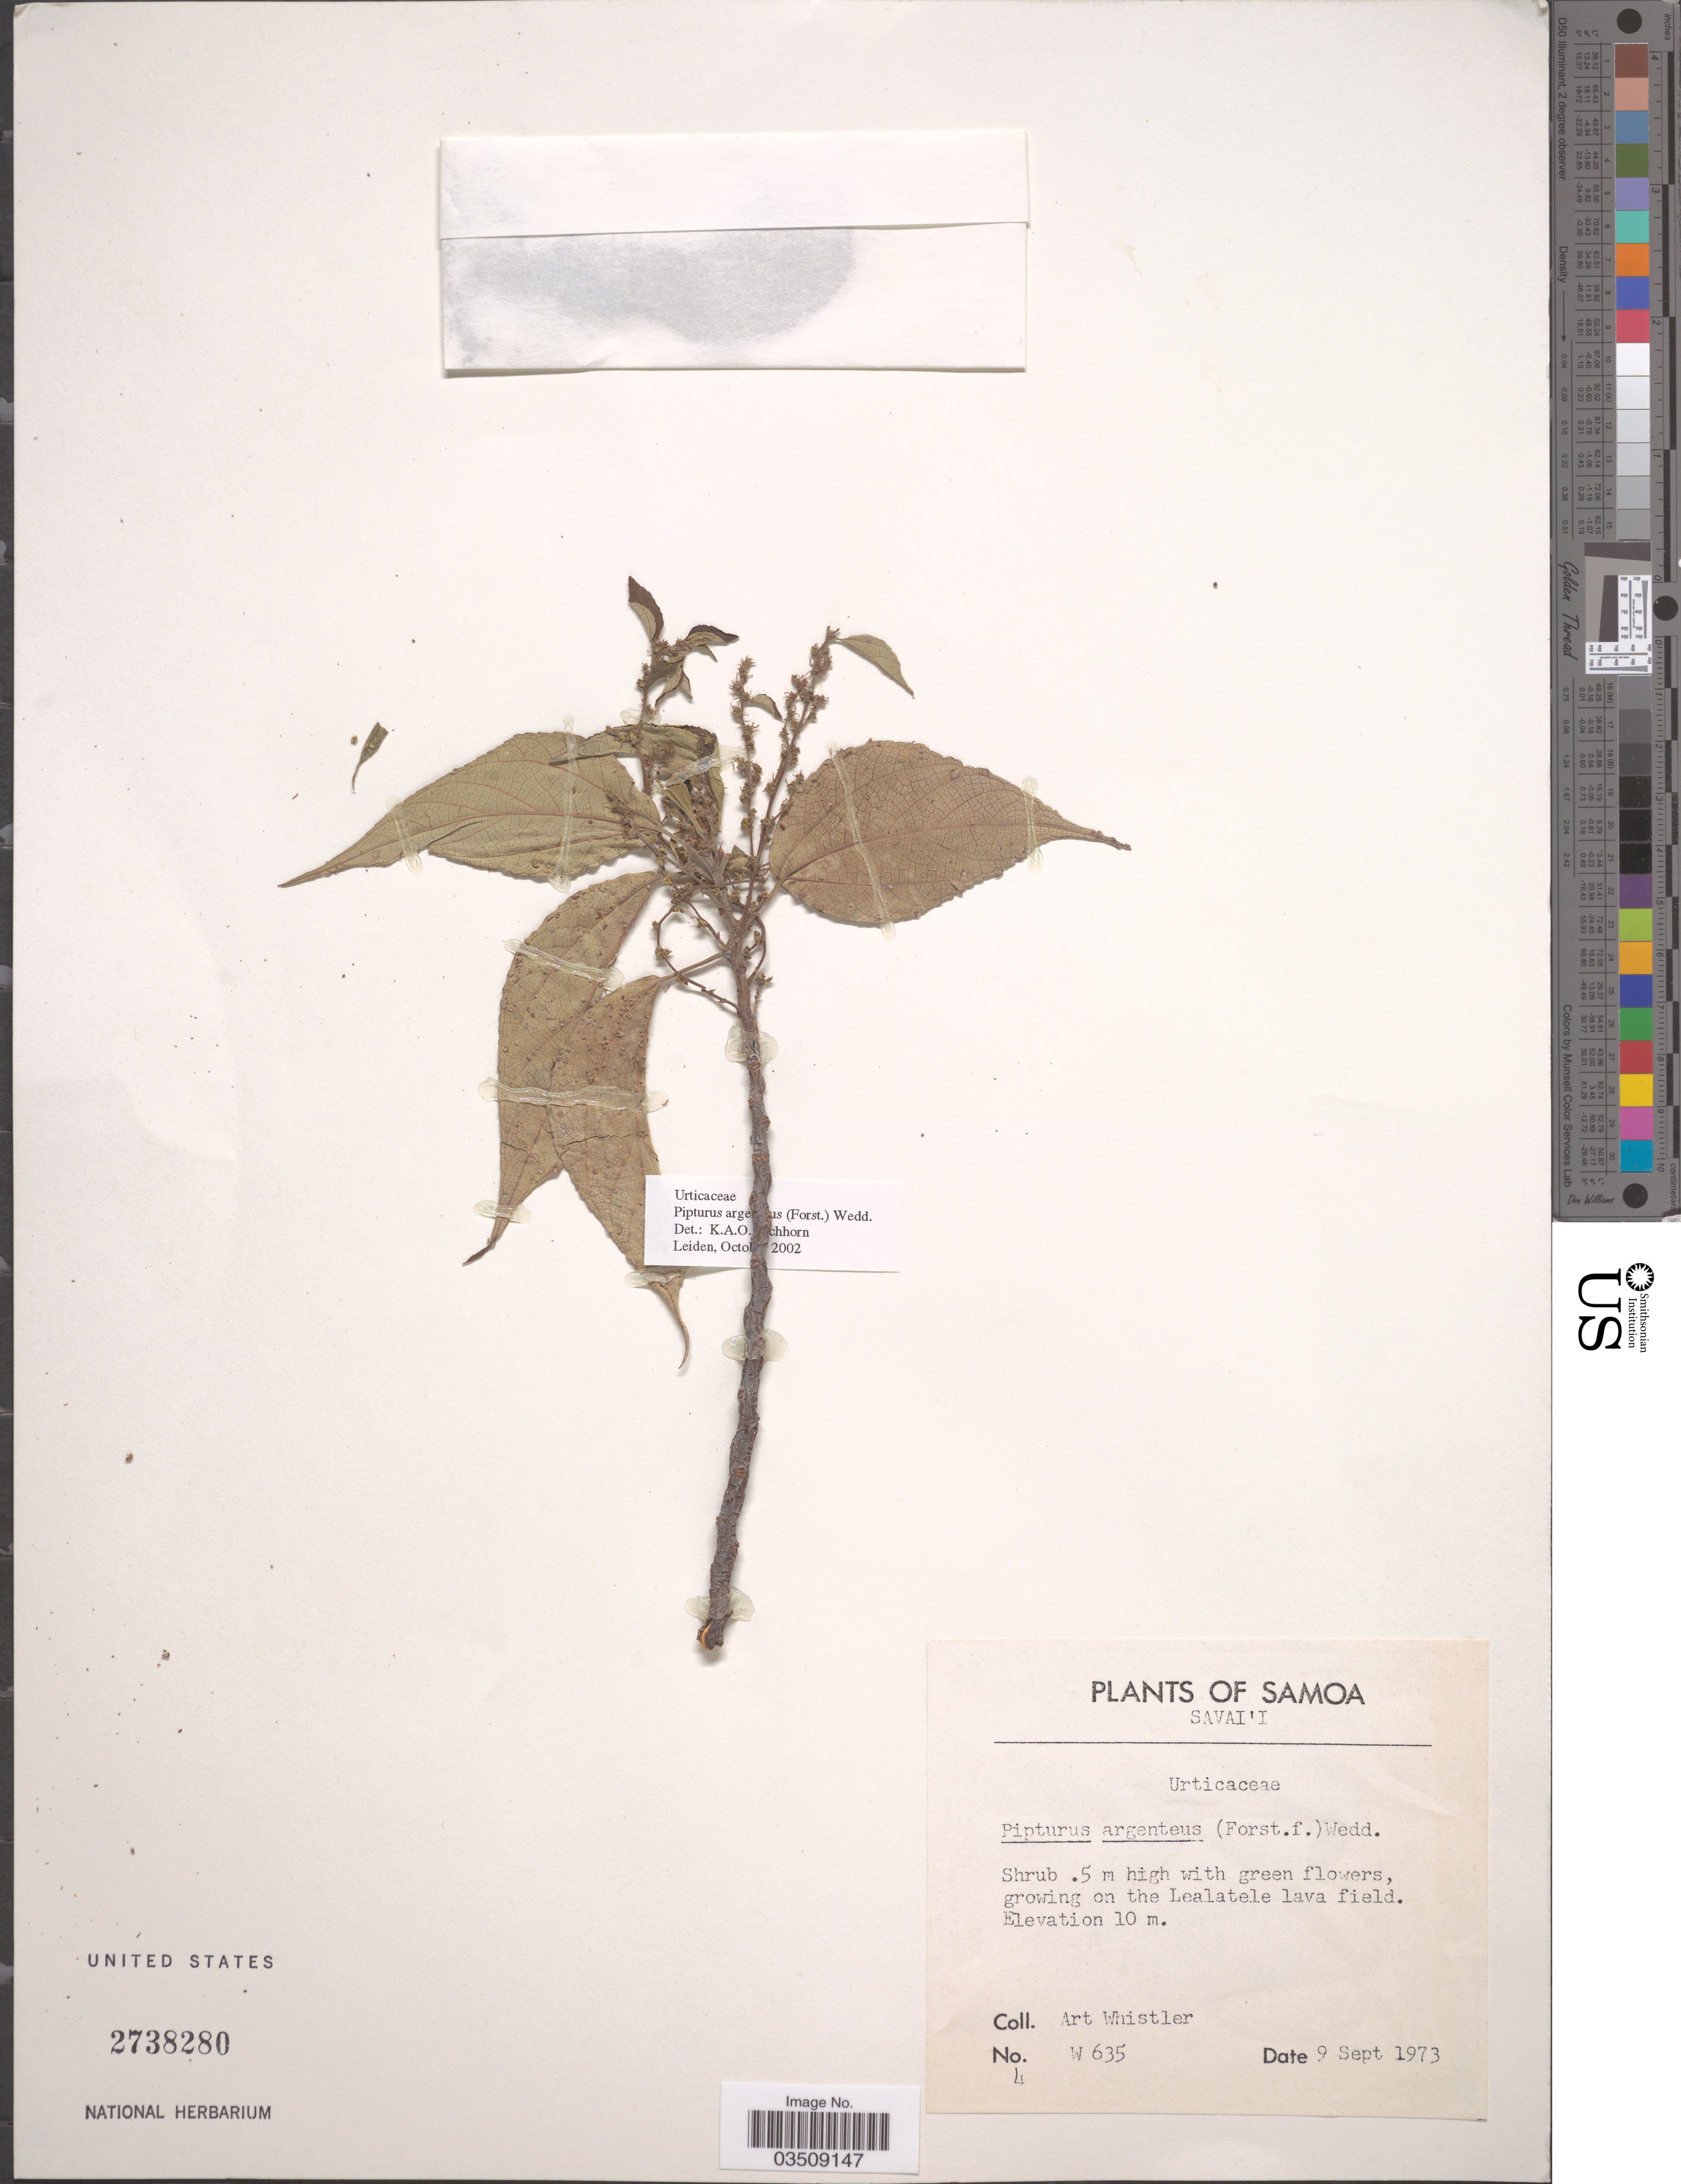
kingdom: Plantae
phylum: Tracheophyta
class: Magnoliopsida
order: Rosales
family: Urticaceae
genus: Pipturus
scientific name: Pipturus argenteus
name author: (G. Forst.) Wedd.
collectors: A. Whistler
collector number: W635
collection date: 1973-09-09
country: Samoa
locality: Samoa. Savai'i. On the Lealatele lava field.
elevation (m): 10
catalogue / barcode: US 2738280